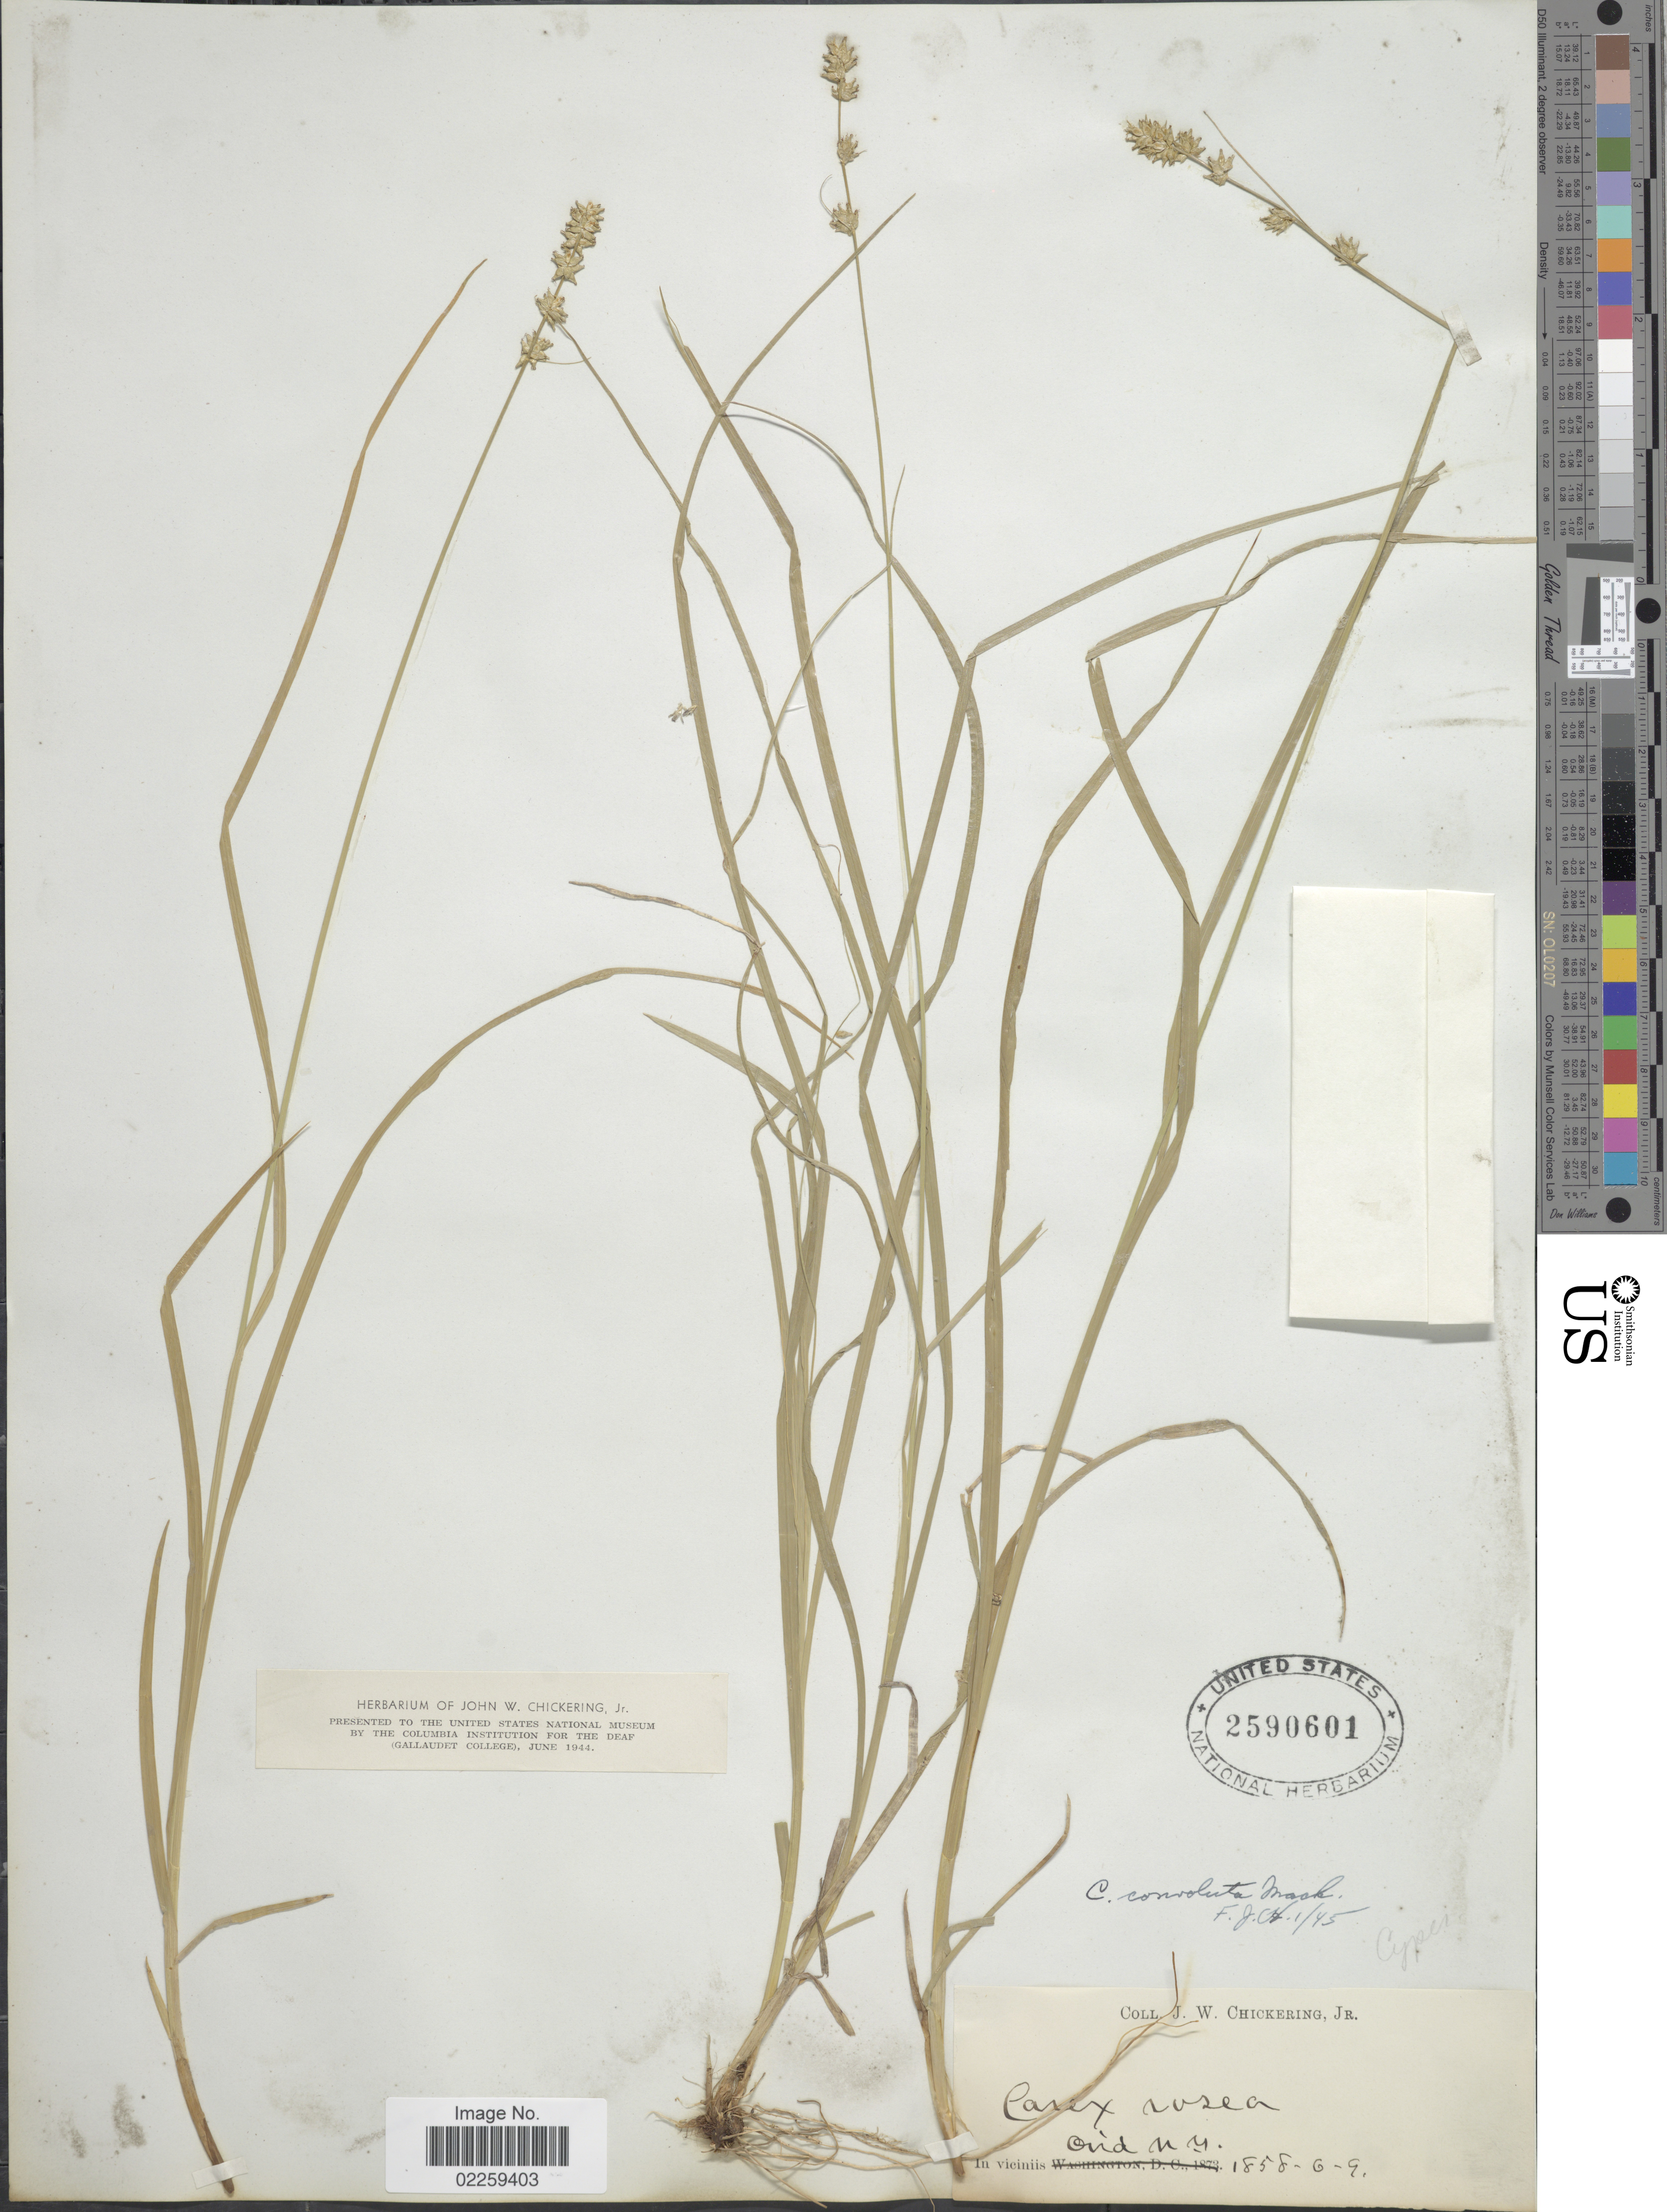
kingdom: Plantae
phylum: Tracheophyta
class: Liliopsida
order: Poales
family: Cyperaceae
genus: Carex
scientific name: Carex rosea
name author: Willd.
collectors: J. W. Chickering Jr.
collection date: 1858-06-09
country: United States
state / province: New York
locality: In viciniis Ovid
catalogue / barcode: US 2590601